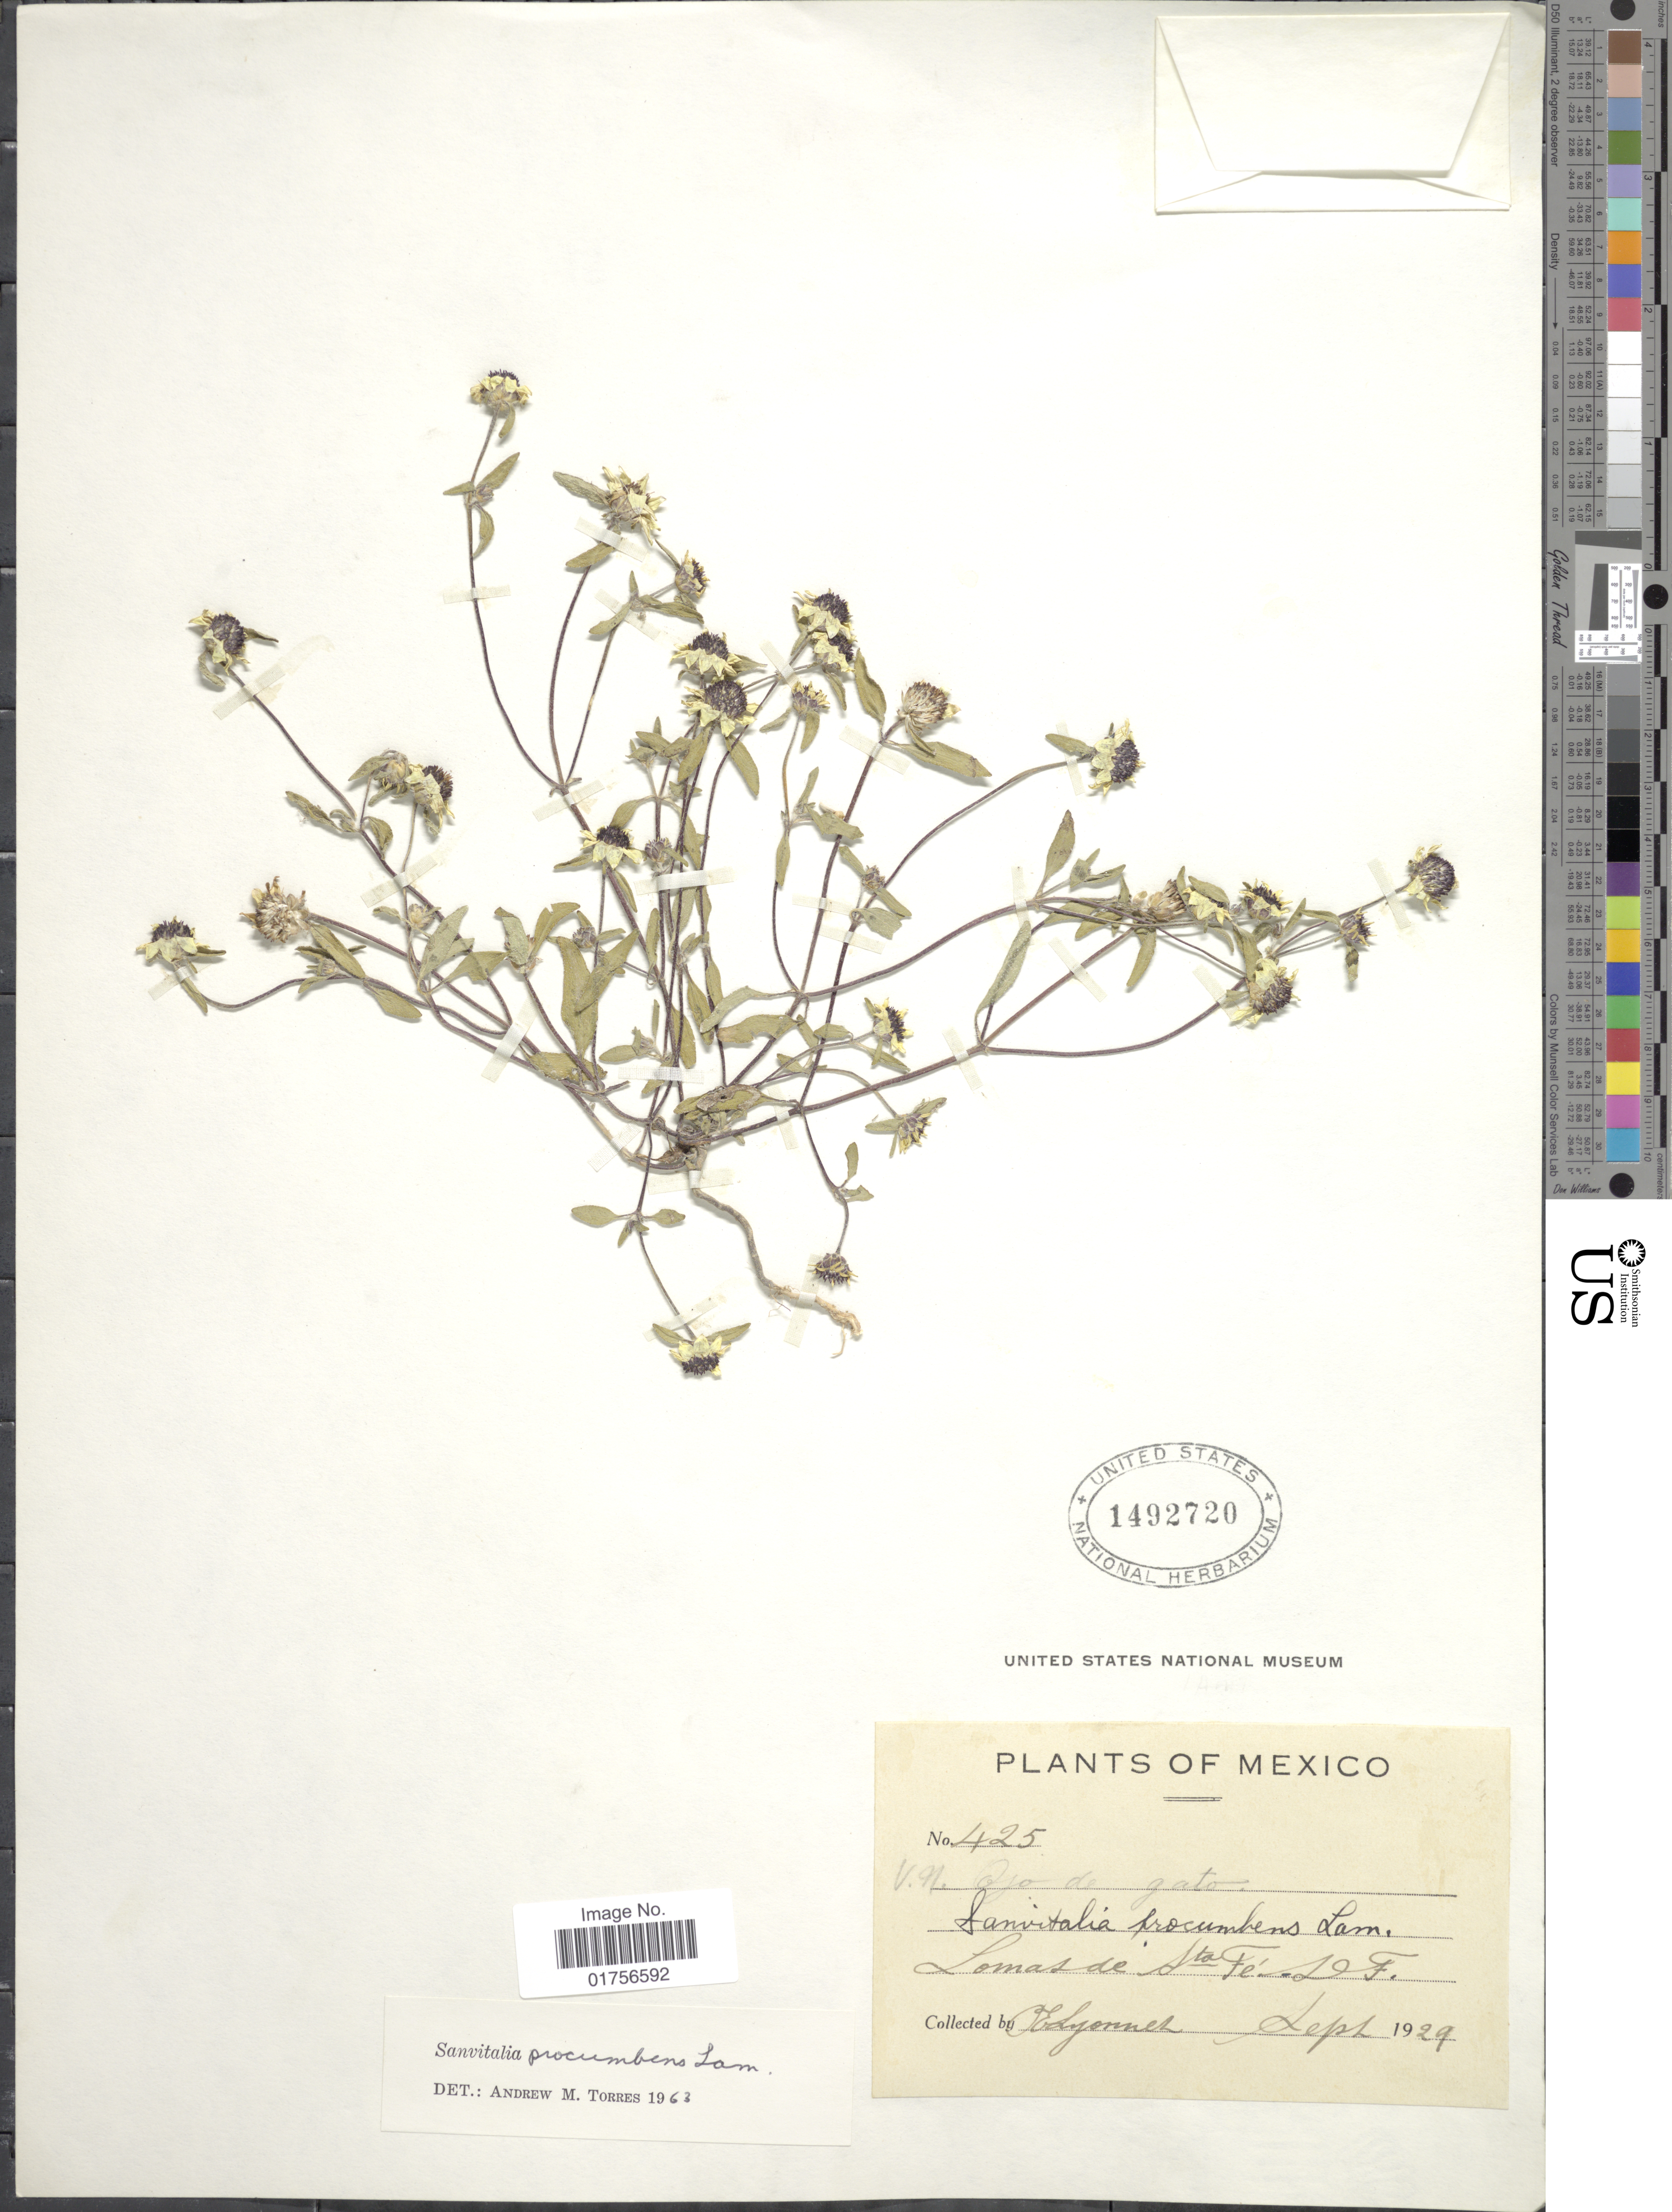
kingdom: Plantae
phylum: Tracheophyta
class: Magnoliopsida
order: Asterales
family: Asteraceae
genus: Sanvitalia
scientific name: Sanvitalia procumbens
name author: Lam.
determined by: Skibicki, Samuel V.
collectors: E. Lyonnet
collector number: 425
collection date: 1929-09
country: Mexico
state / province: Distrito Federal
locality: Lomas de Sta. Fe., D. F.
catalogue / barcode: US 1492720